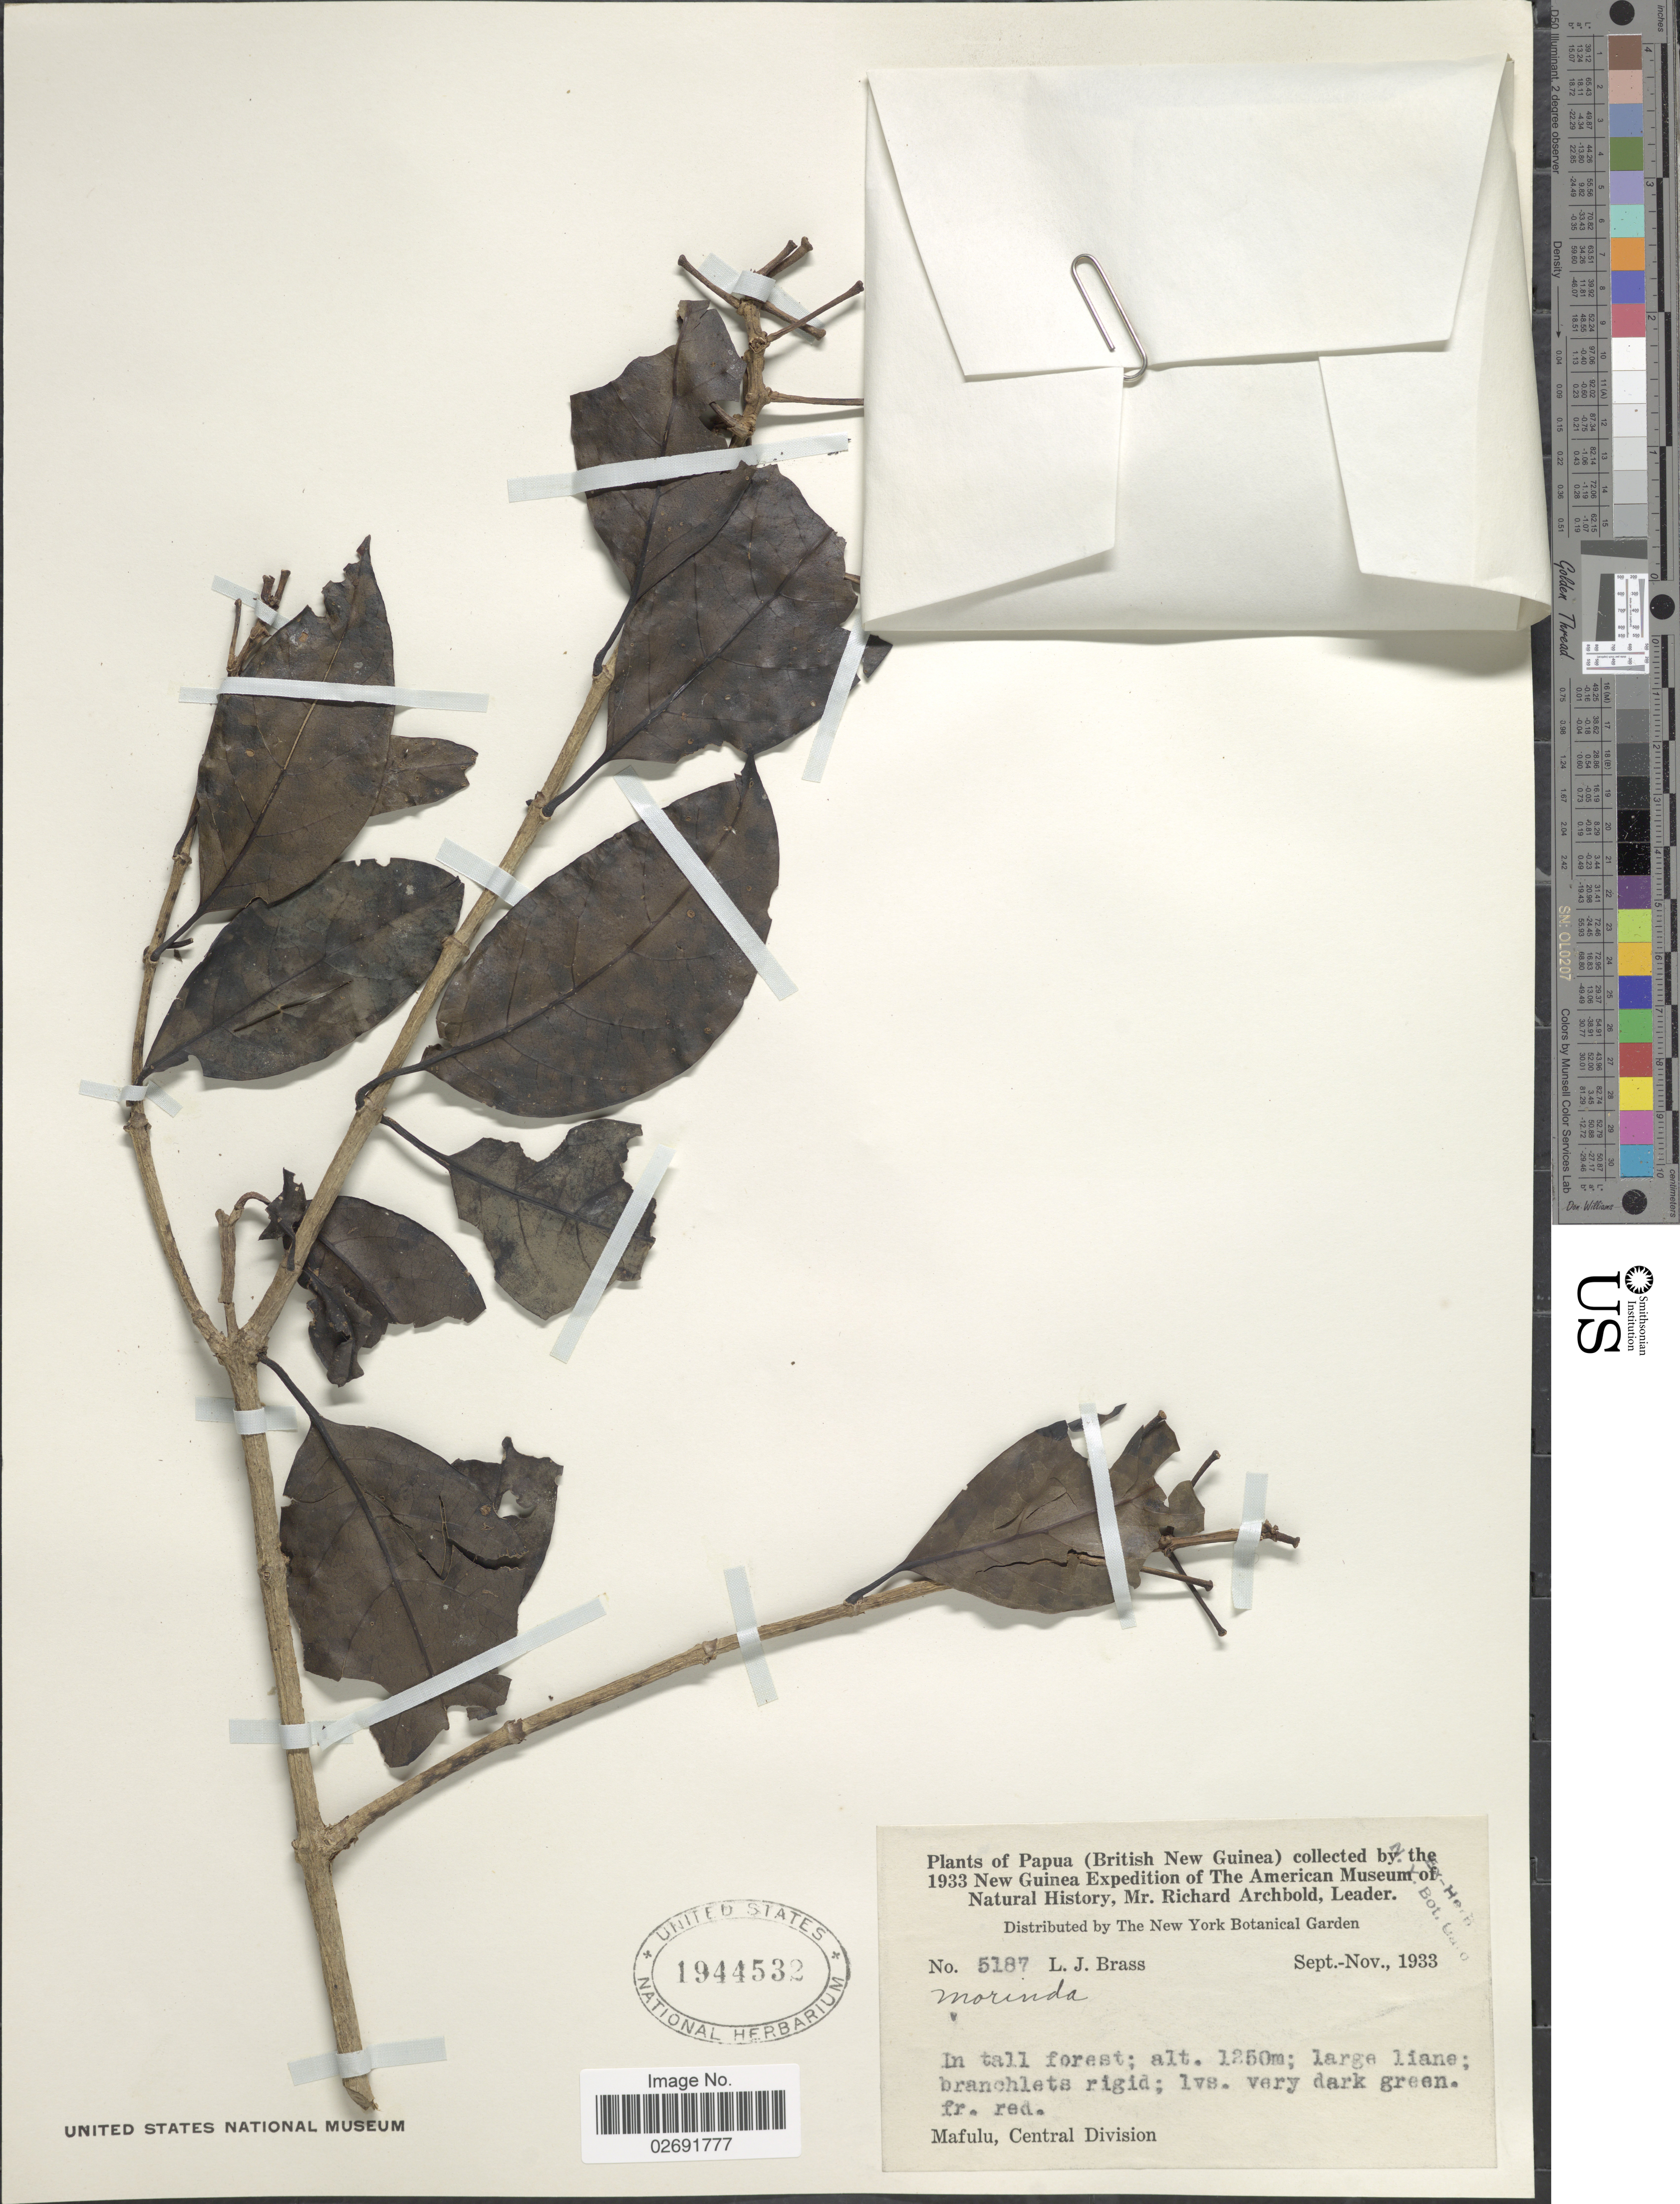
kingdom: Plantae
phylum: Tracheophyta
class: Magnoliopsida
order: Gentianales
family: Rubiaceae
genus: Gynochthodes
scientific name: Gynochthodes sp.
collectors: L. J. Brass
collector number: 5187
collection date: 1933-09/1933-11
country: Papua New Guinea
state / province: Central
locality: Papue ( British New Guinea). In tall forest. Mafulu, Central Division.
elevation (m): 1250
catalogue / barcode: US 1944532